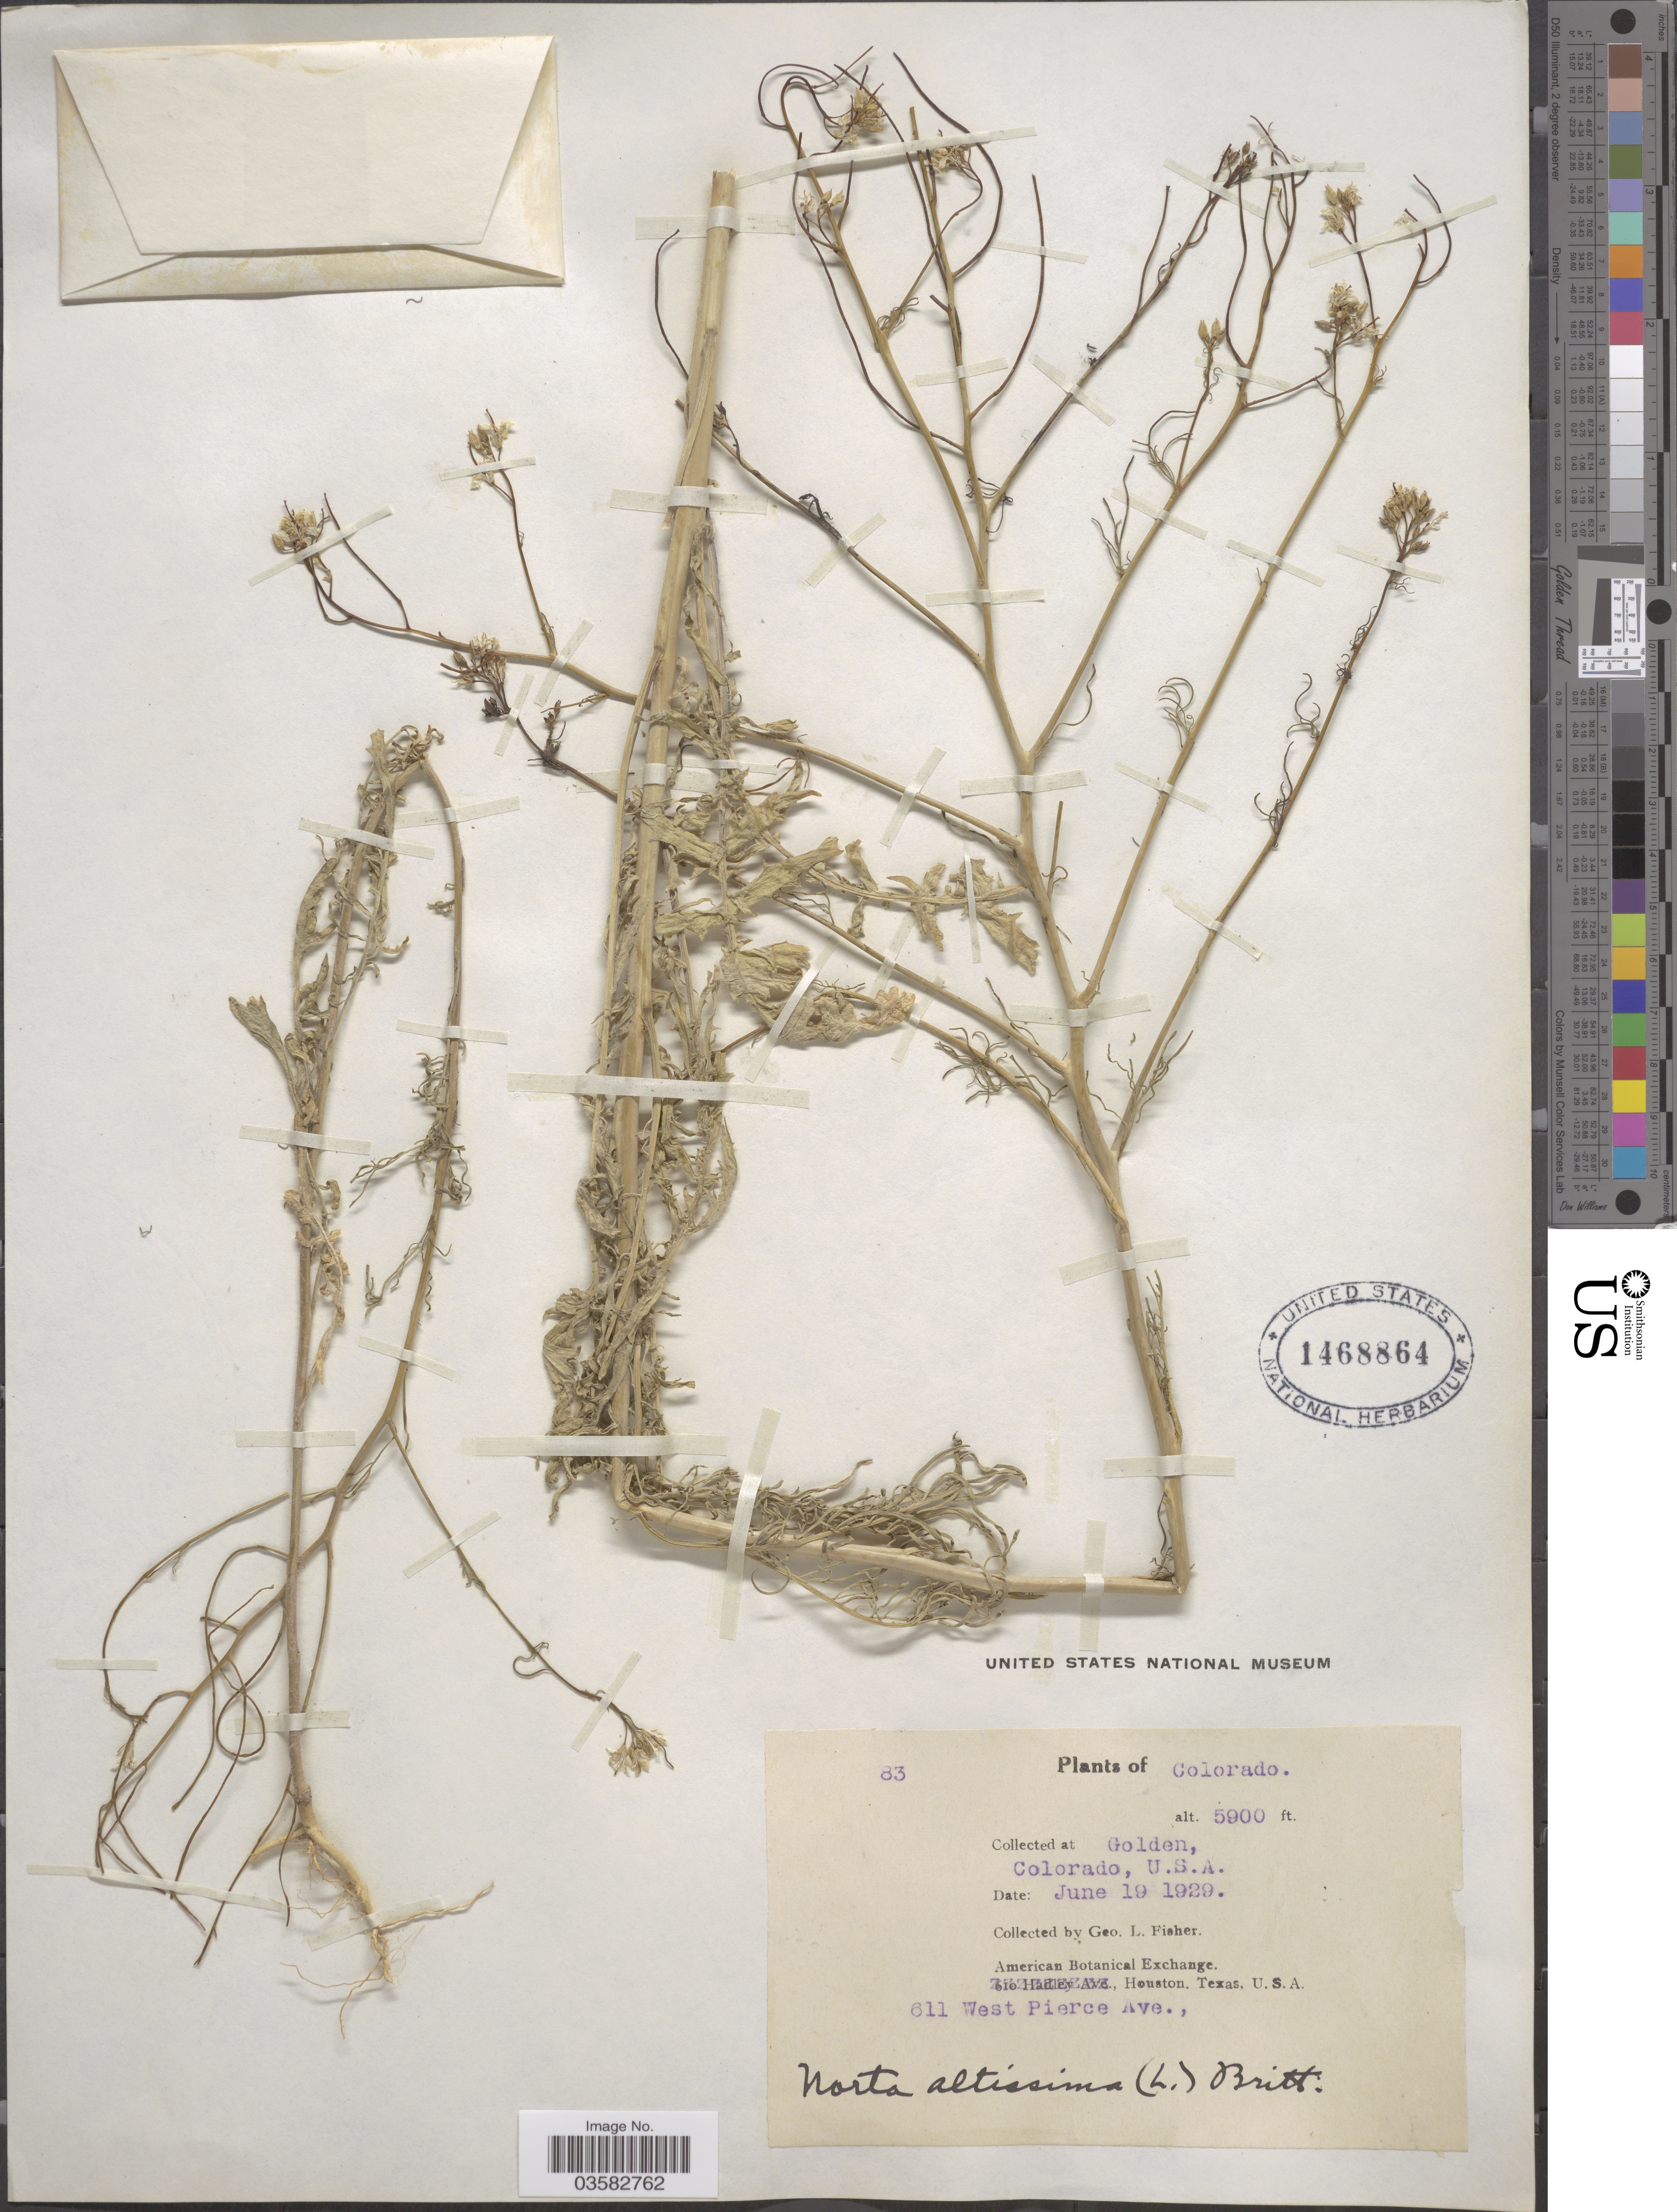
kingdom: Plantae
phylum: Tracheophyta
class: Magnoliopsida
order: Brassicales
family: Brassicaceae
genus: Sisymbrium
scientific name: Sisymbrium altissimum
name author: L.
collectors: G. L. Fisher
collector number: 83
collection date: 1929-06-19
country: United States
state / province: Colorado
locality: Golden.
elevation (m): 1798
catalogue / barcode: US 1468864